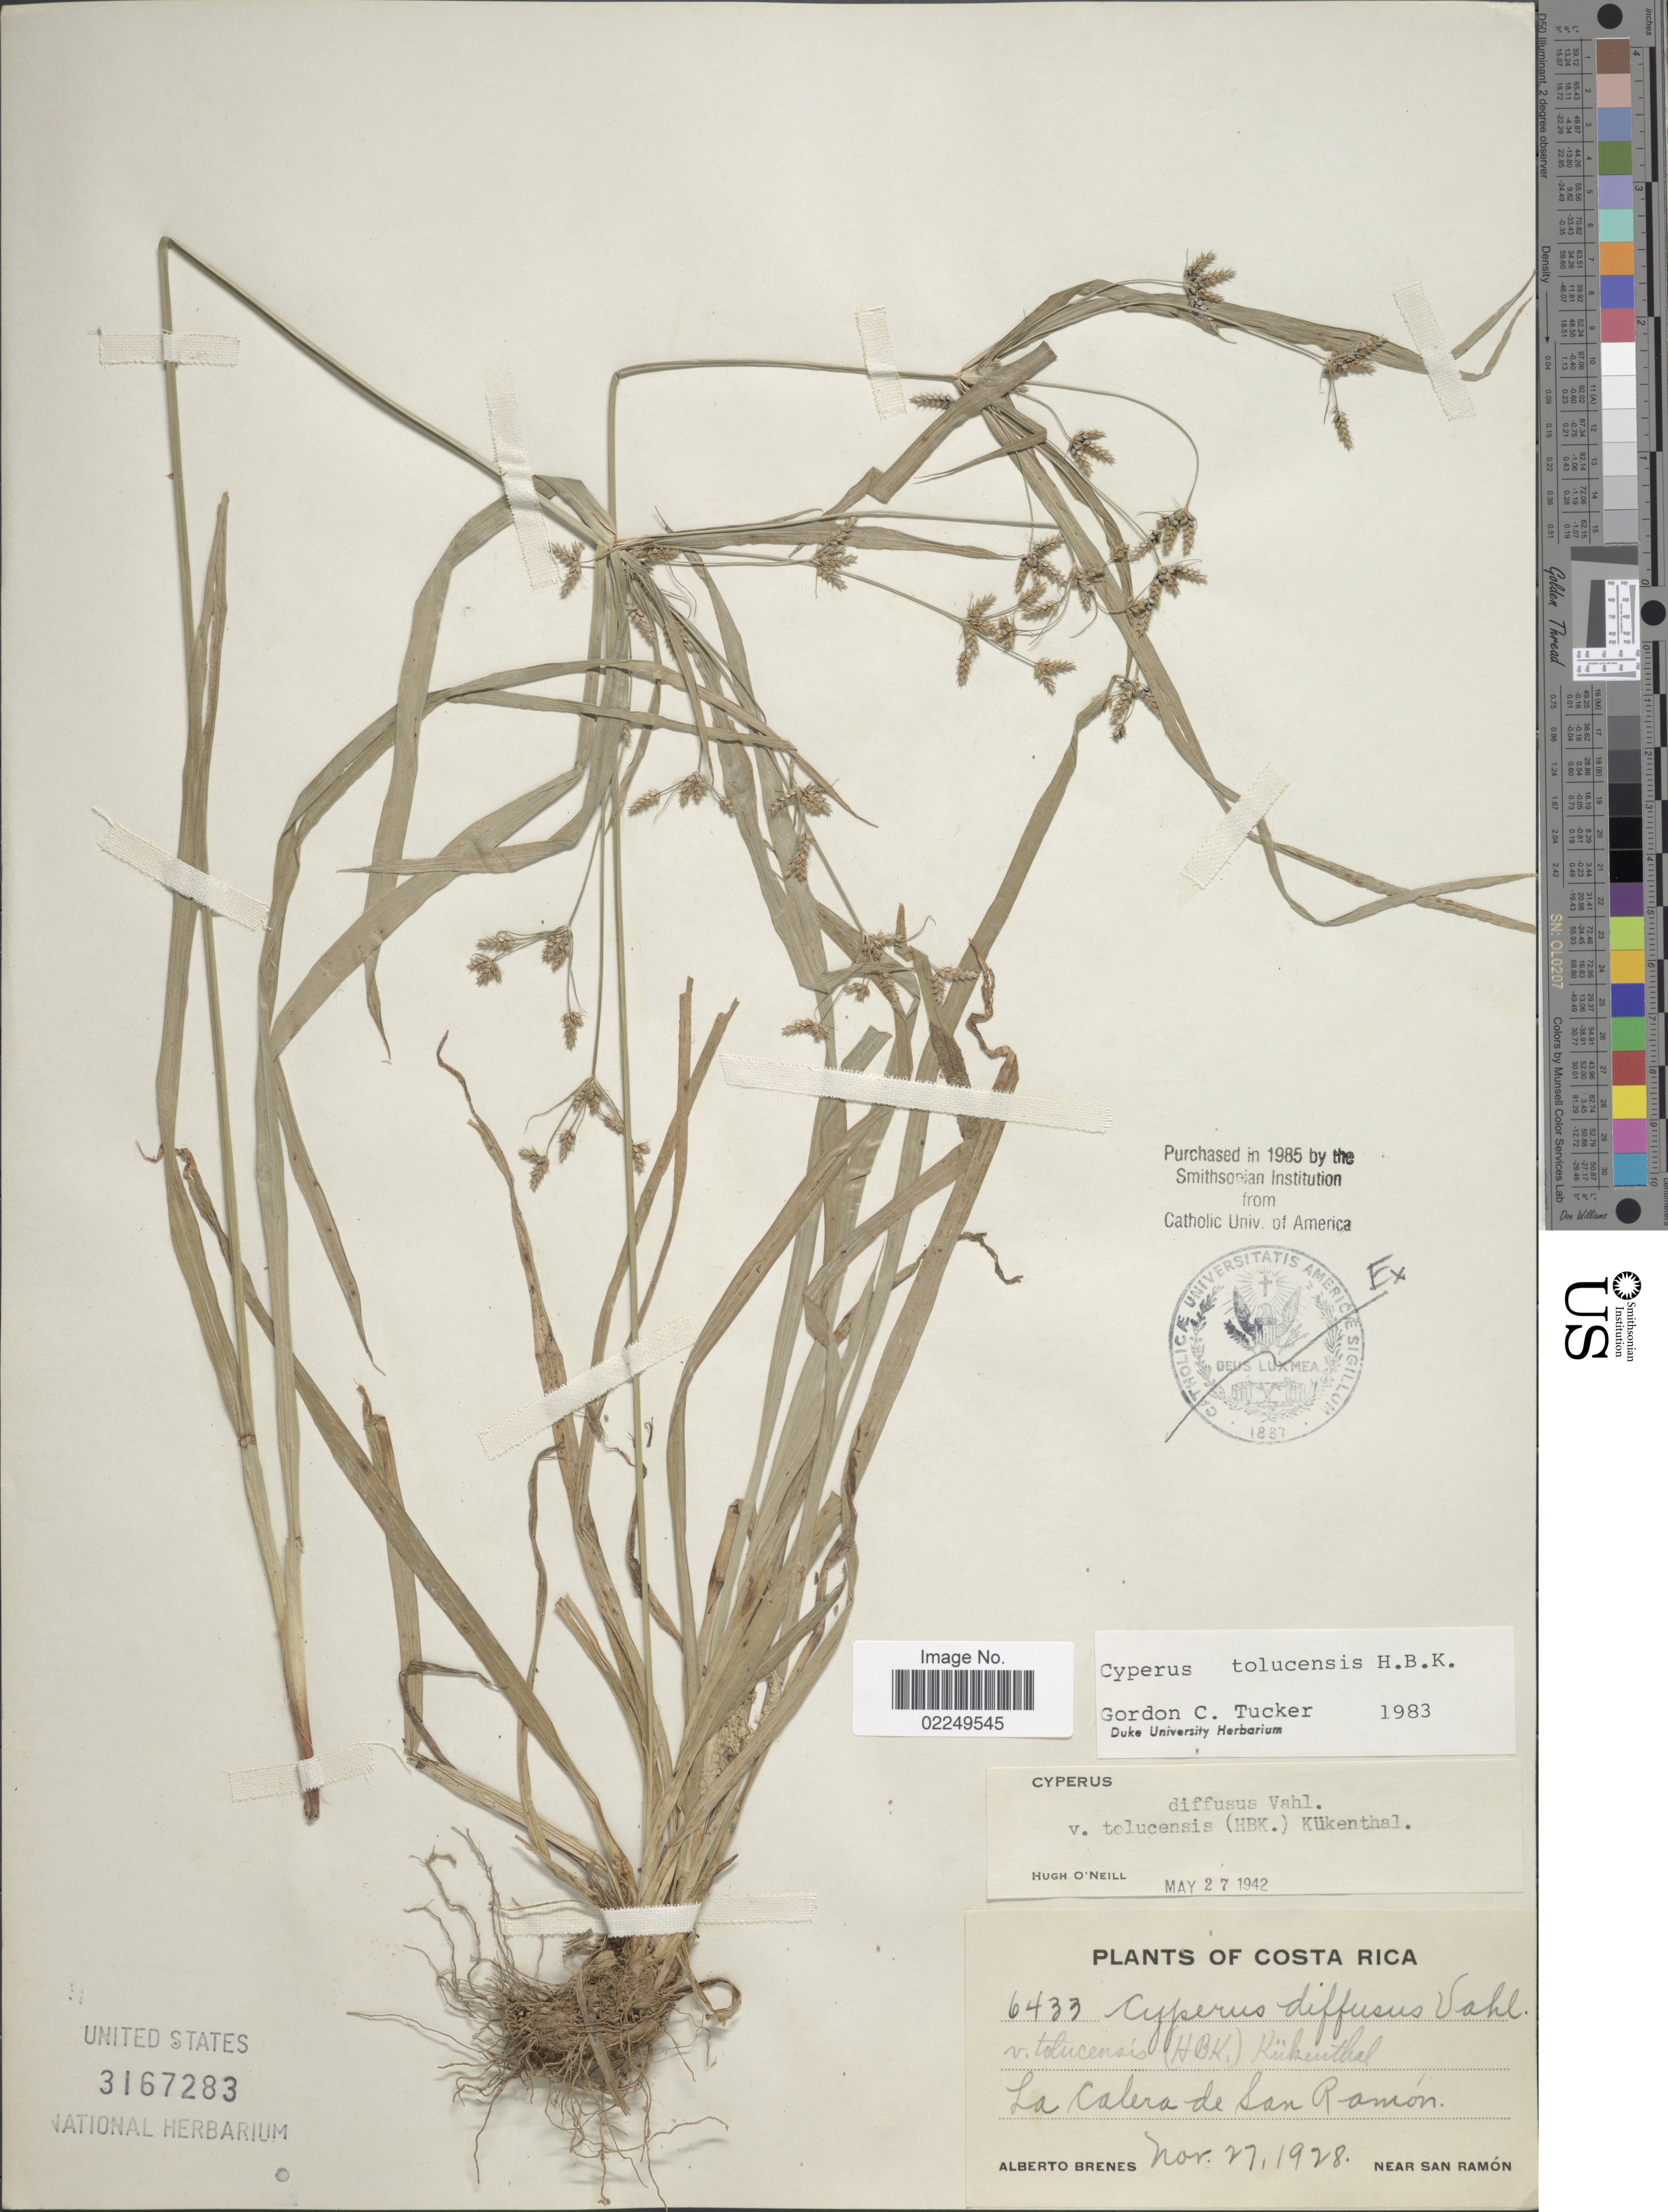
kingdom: Plantae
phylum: Tracheophyta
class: Liliopsida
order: Poales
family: Cyperaceae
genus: Cyperus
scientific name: Cyperus laxus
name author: Lam.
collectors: A. Brenes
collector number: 6433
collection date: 1928-11-27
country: Costa Rica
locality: La Calera de San Ramon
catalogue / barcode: US 3167283